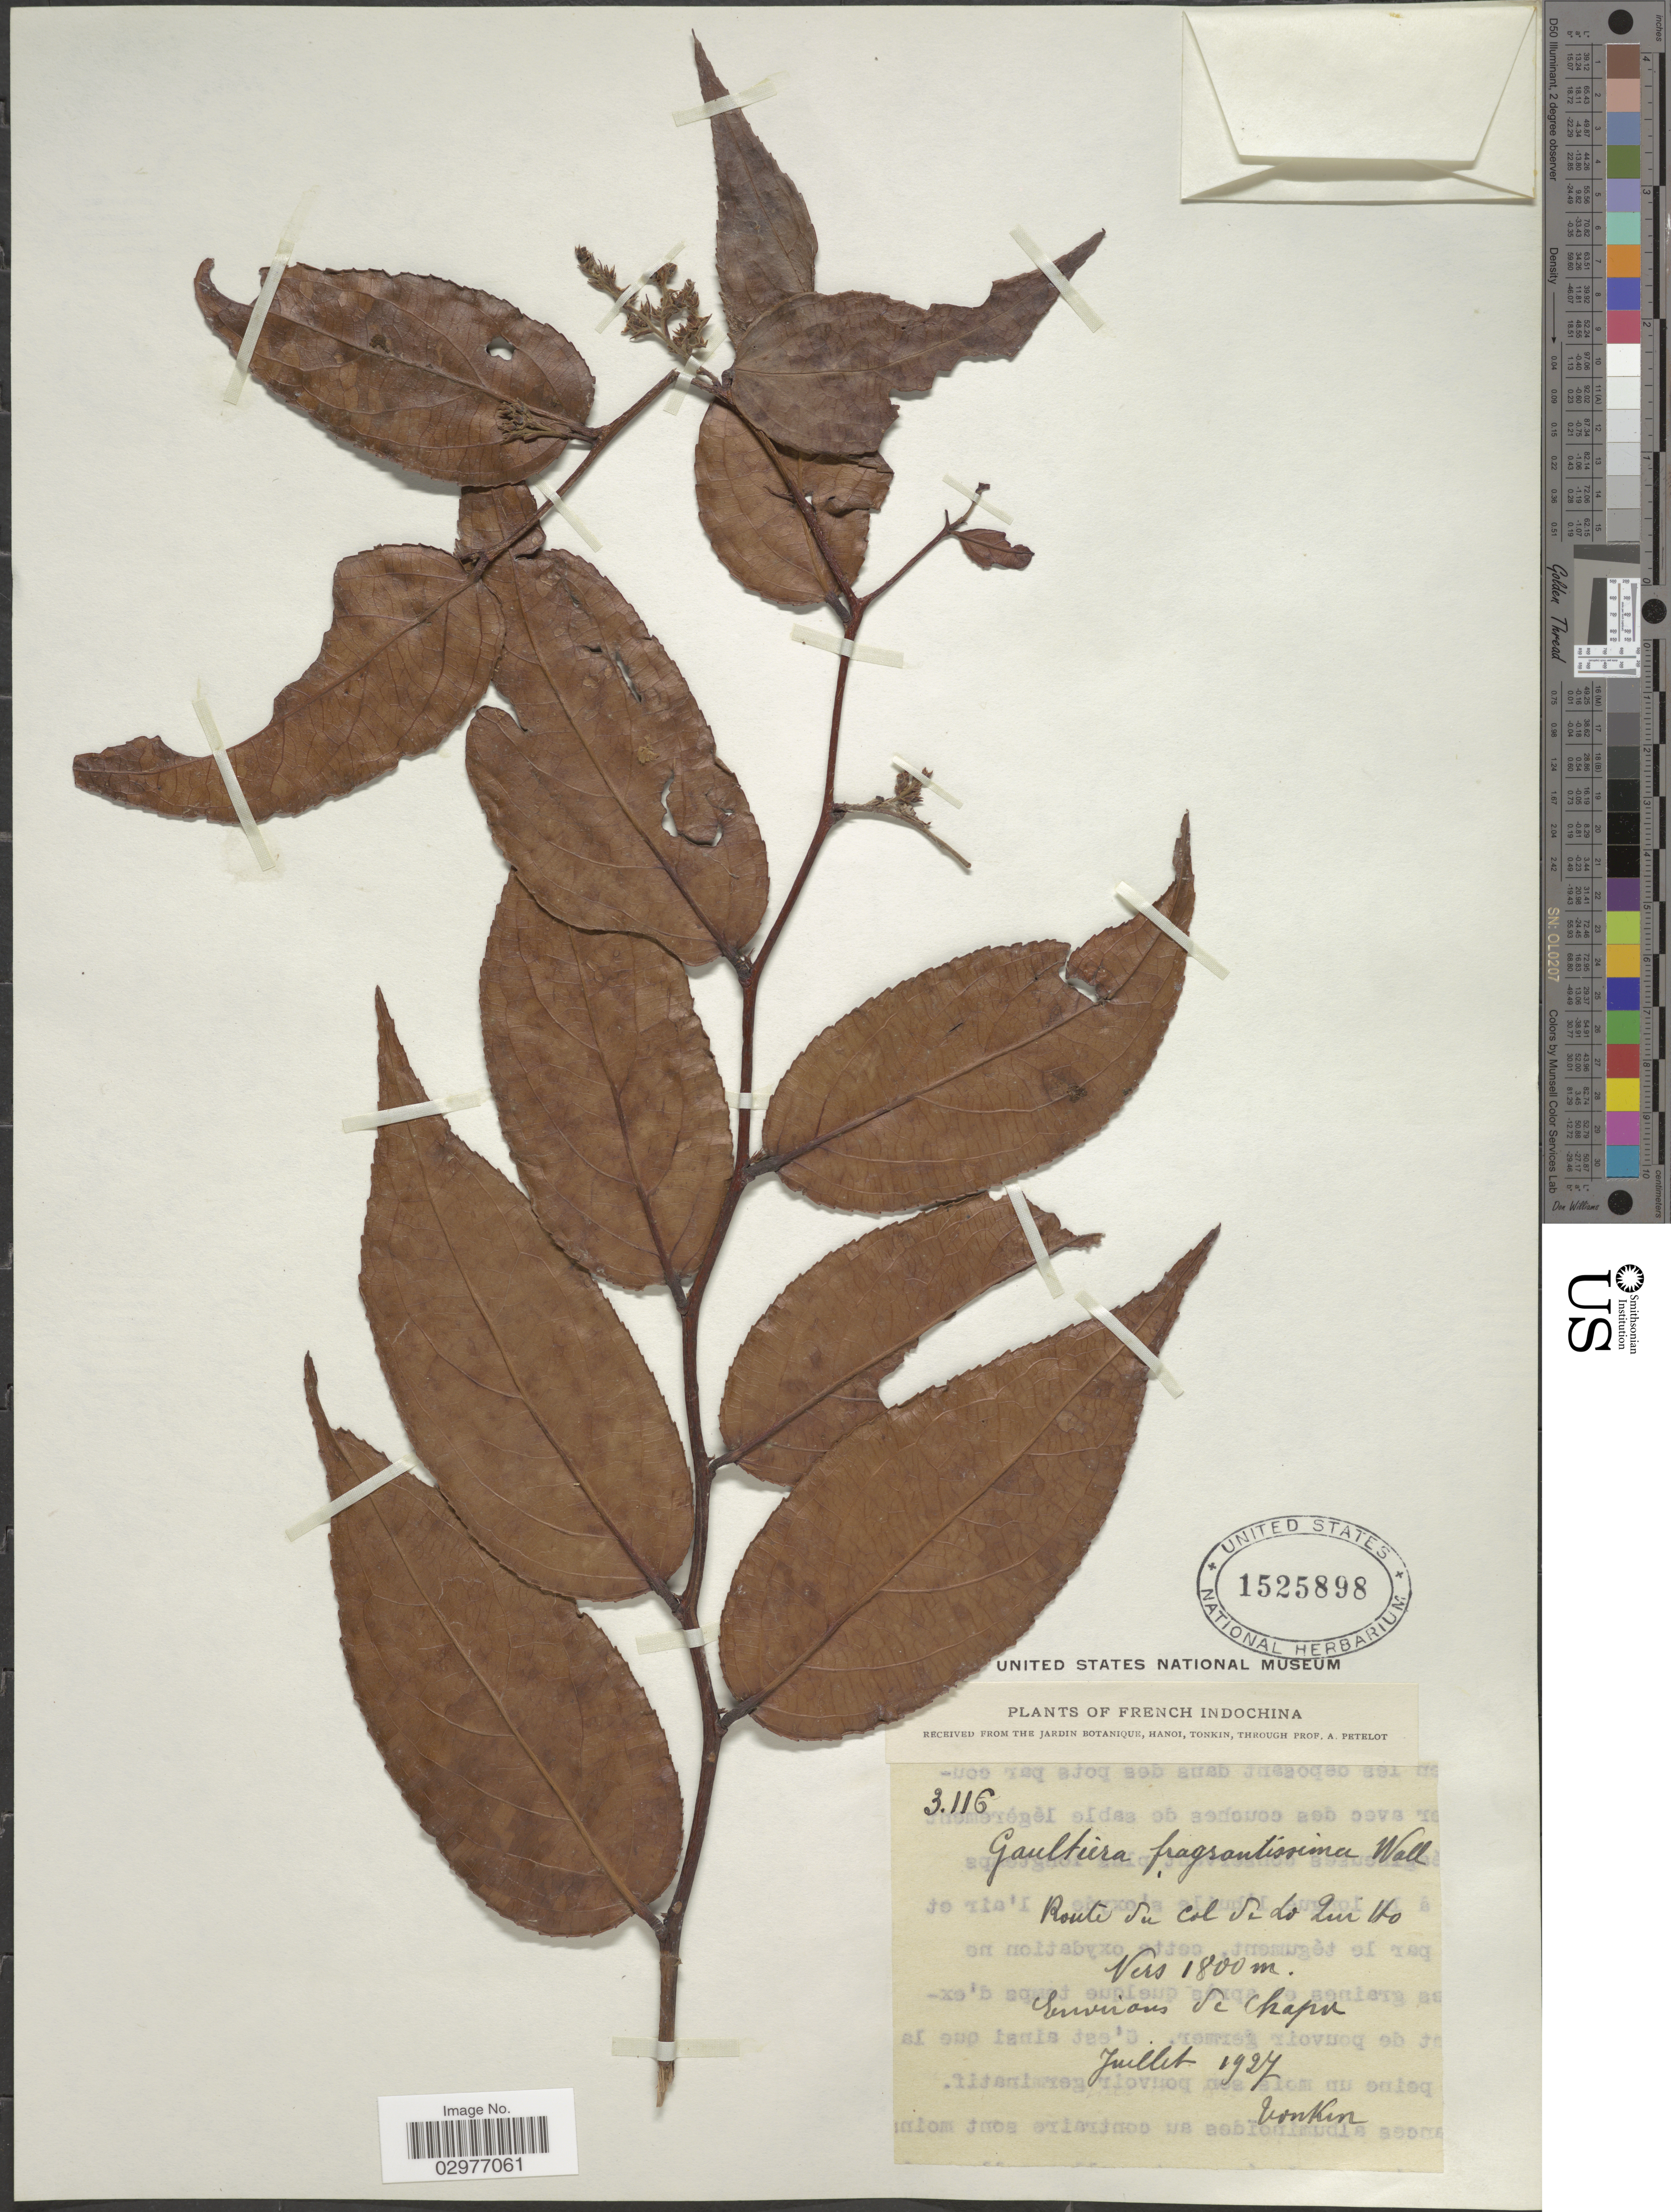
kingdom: Plantae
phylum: Tracheophyta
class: Magnoliopsida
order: Ericales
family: Ericaceae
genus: Gaultheria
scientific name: Gaultheria fragrantissima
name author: Wall.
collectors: A. Petelot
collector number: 3116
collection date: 1927-07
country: Vietnam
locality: Tonkin. French Indochina. Route du col de do Lui Ho. Environs de Chapa.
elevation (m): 1800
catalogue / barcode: US 1525898